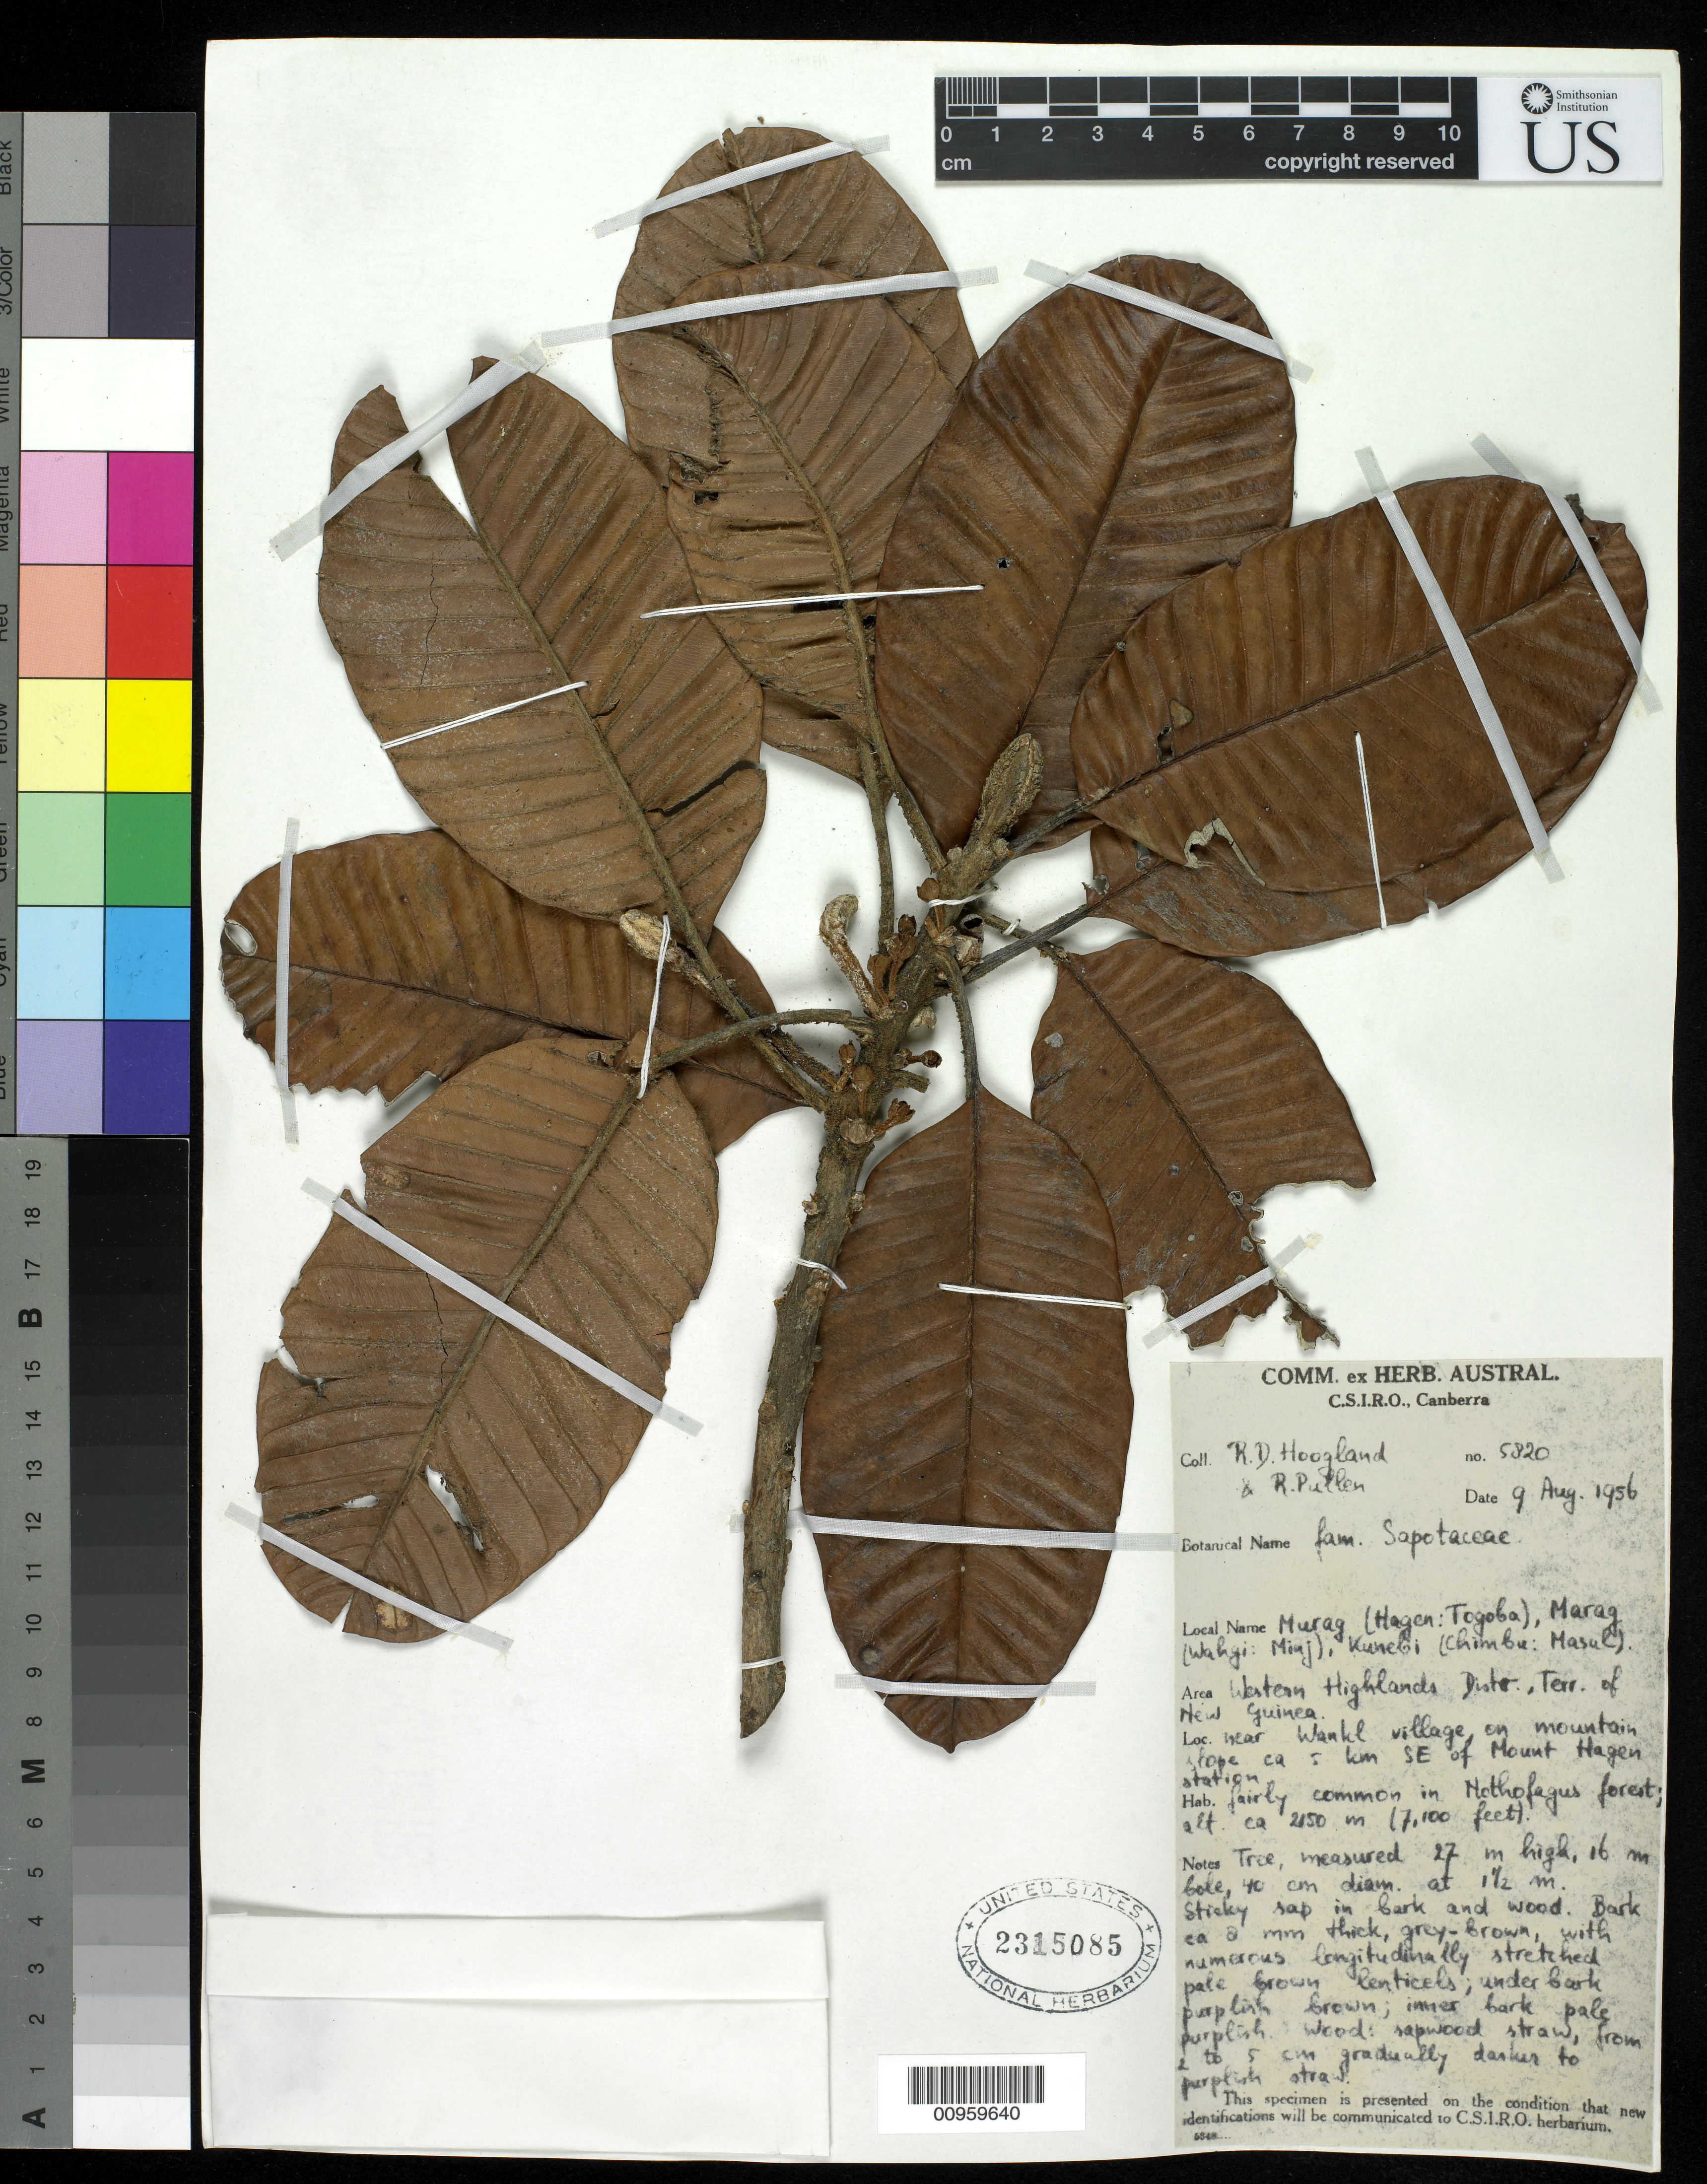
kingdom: Plantae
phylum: Tracheophyta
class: Magnoliopsida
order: Ericales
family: Sapotaceae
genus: Pleioluma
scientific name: Pleioluma crassifolia Swenson sp. nov. ined.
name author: Swenson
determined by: Swenson, U.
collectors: R. D. Hoogland & R. Pullen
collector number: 5820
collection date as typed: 09 Aug 1956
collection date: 1956-08-09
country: Papua New Guinea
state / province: Western Highlands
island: New Guinea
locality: Near Wankl Village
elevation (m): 2150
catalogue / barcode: US 2315085